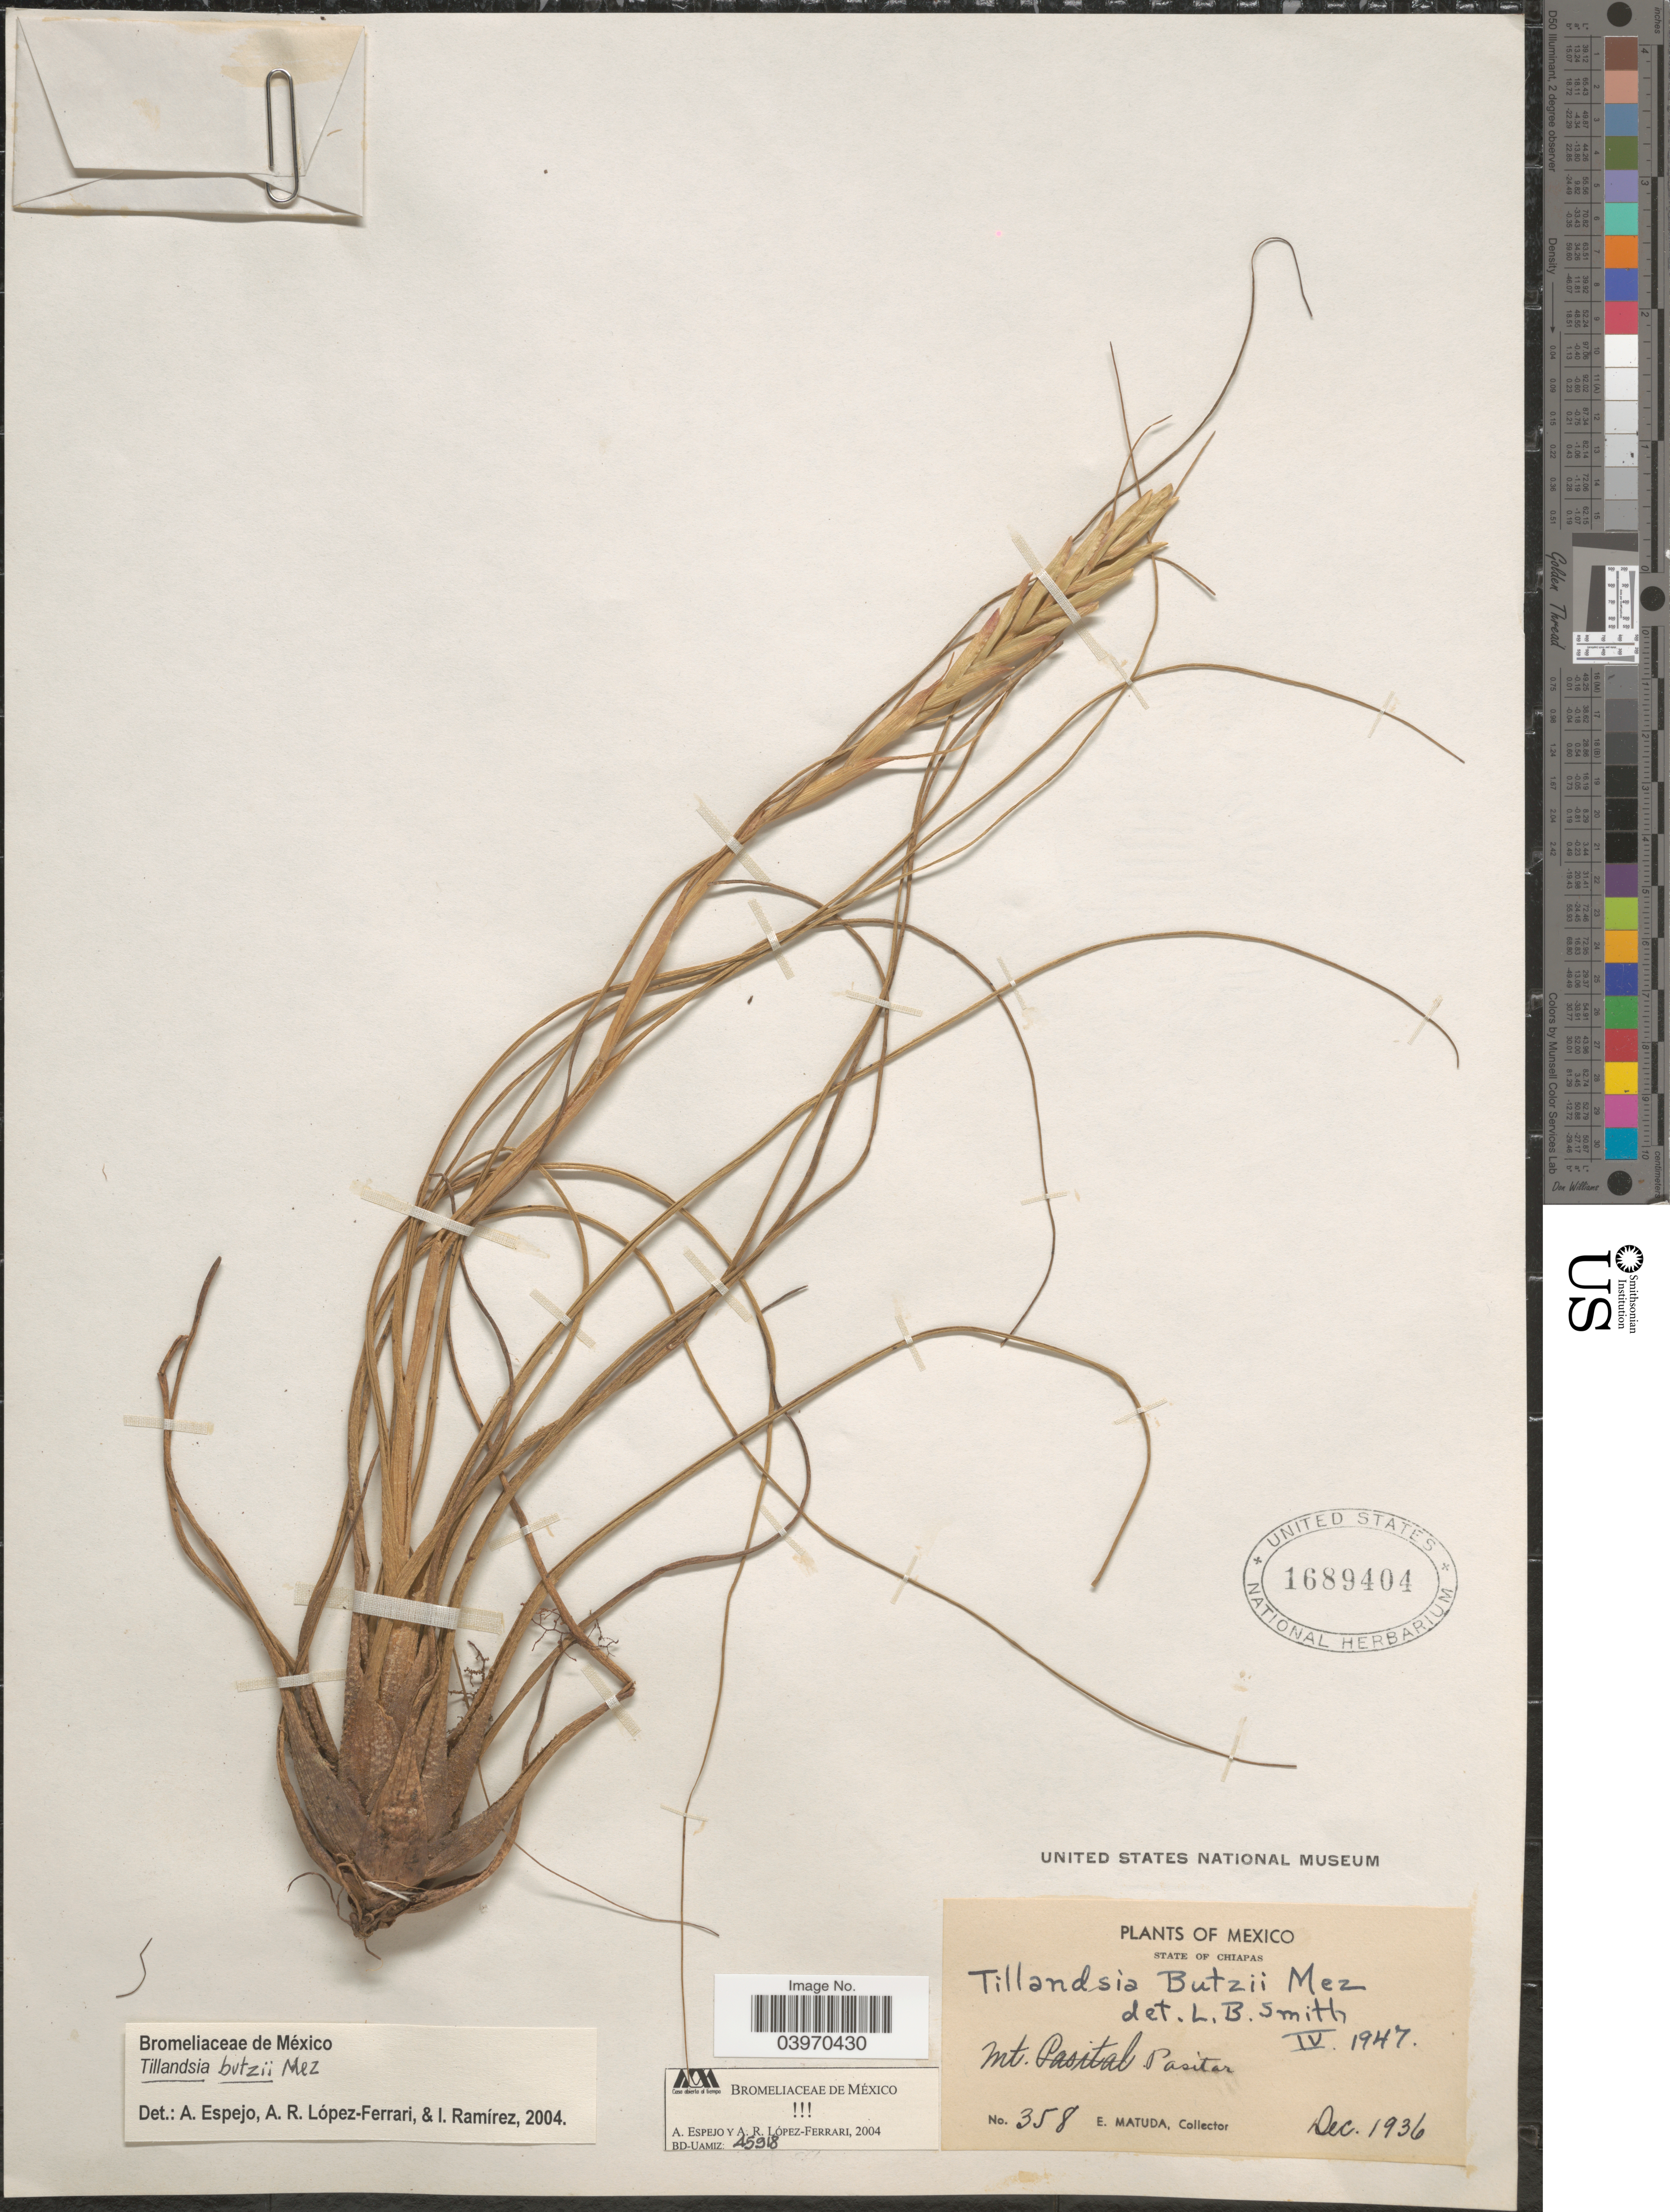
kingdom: Plantae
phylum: Tracheophyta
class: Liliopsida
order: Poales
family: Bromeliaceae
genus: Tillandsia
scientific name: Tillandsia butzii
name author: Mez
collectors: E. Matuda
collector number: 358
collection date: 1936-12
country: Mexico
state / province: Chiapas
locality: Mt. Pasitar.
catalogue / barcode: US 1689404